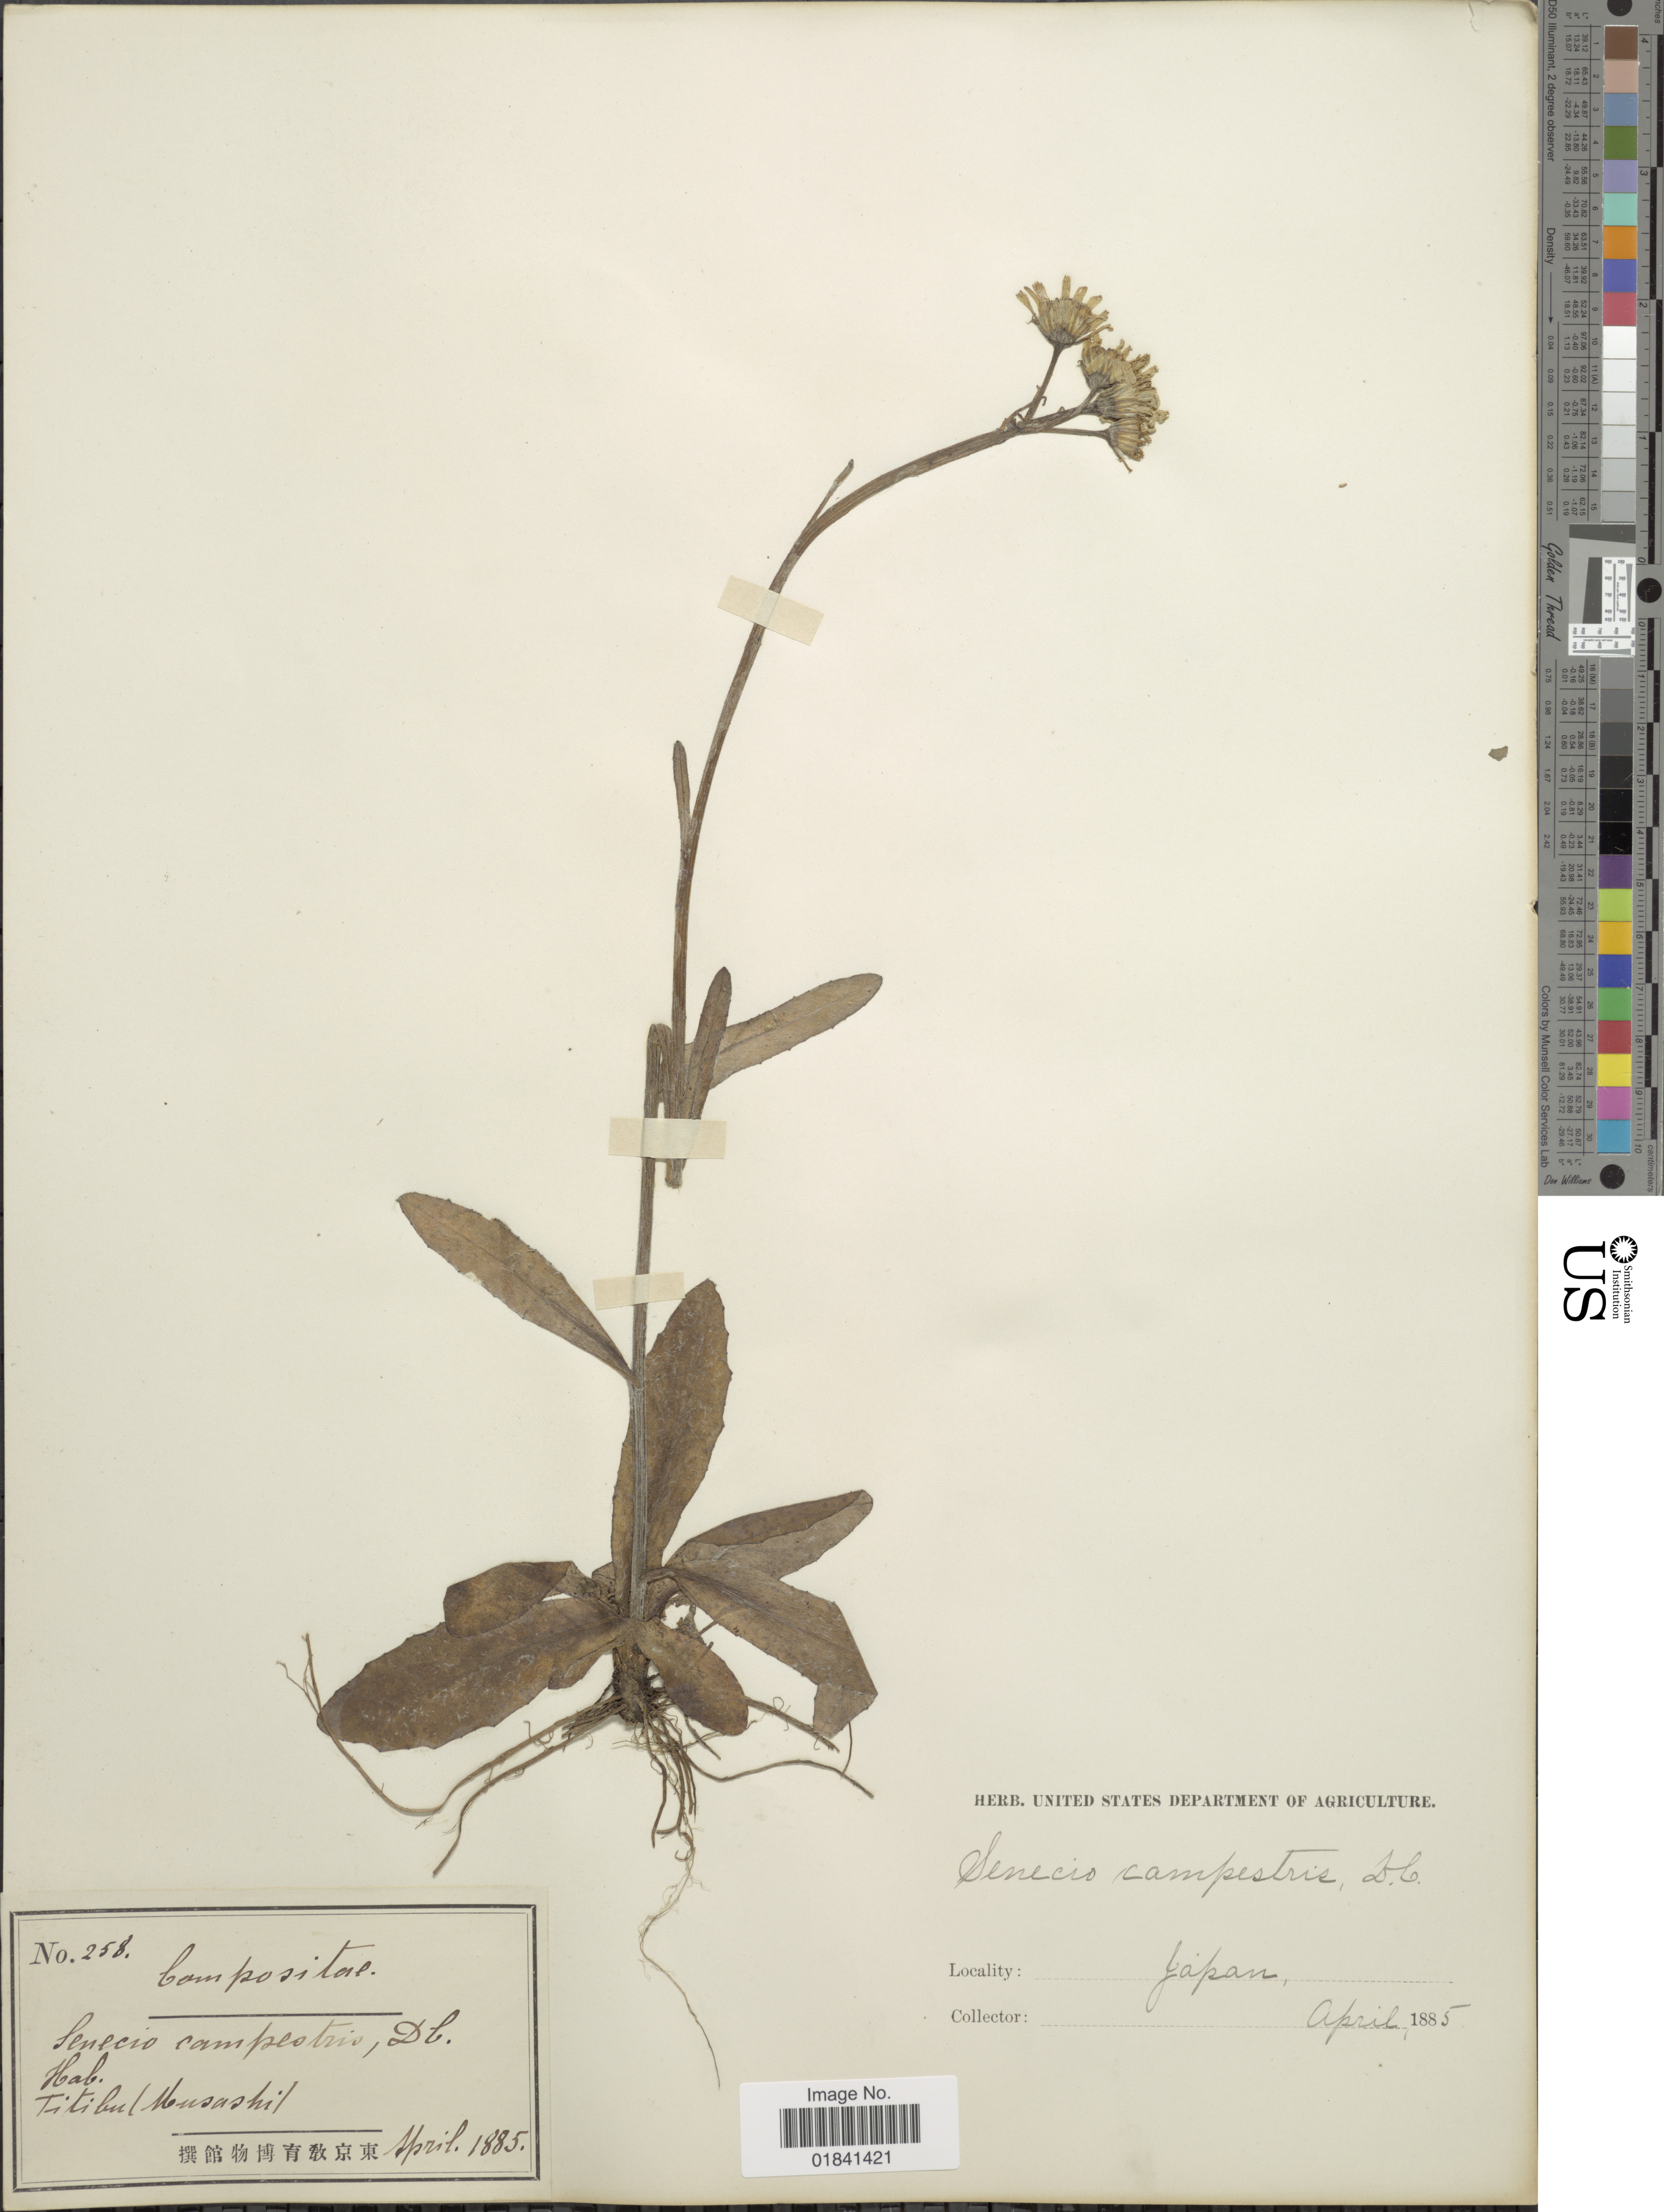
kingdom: Plantae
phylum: Tracheophyta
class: Magnoliopsida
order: Asterales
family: Asteraceae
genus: Senecio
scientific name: Senecio pierotii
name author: Miq.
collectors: United States Department of Agriculture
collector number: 258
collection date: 1885-04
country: Japan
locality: Titibu (Musashi)